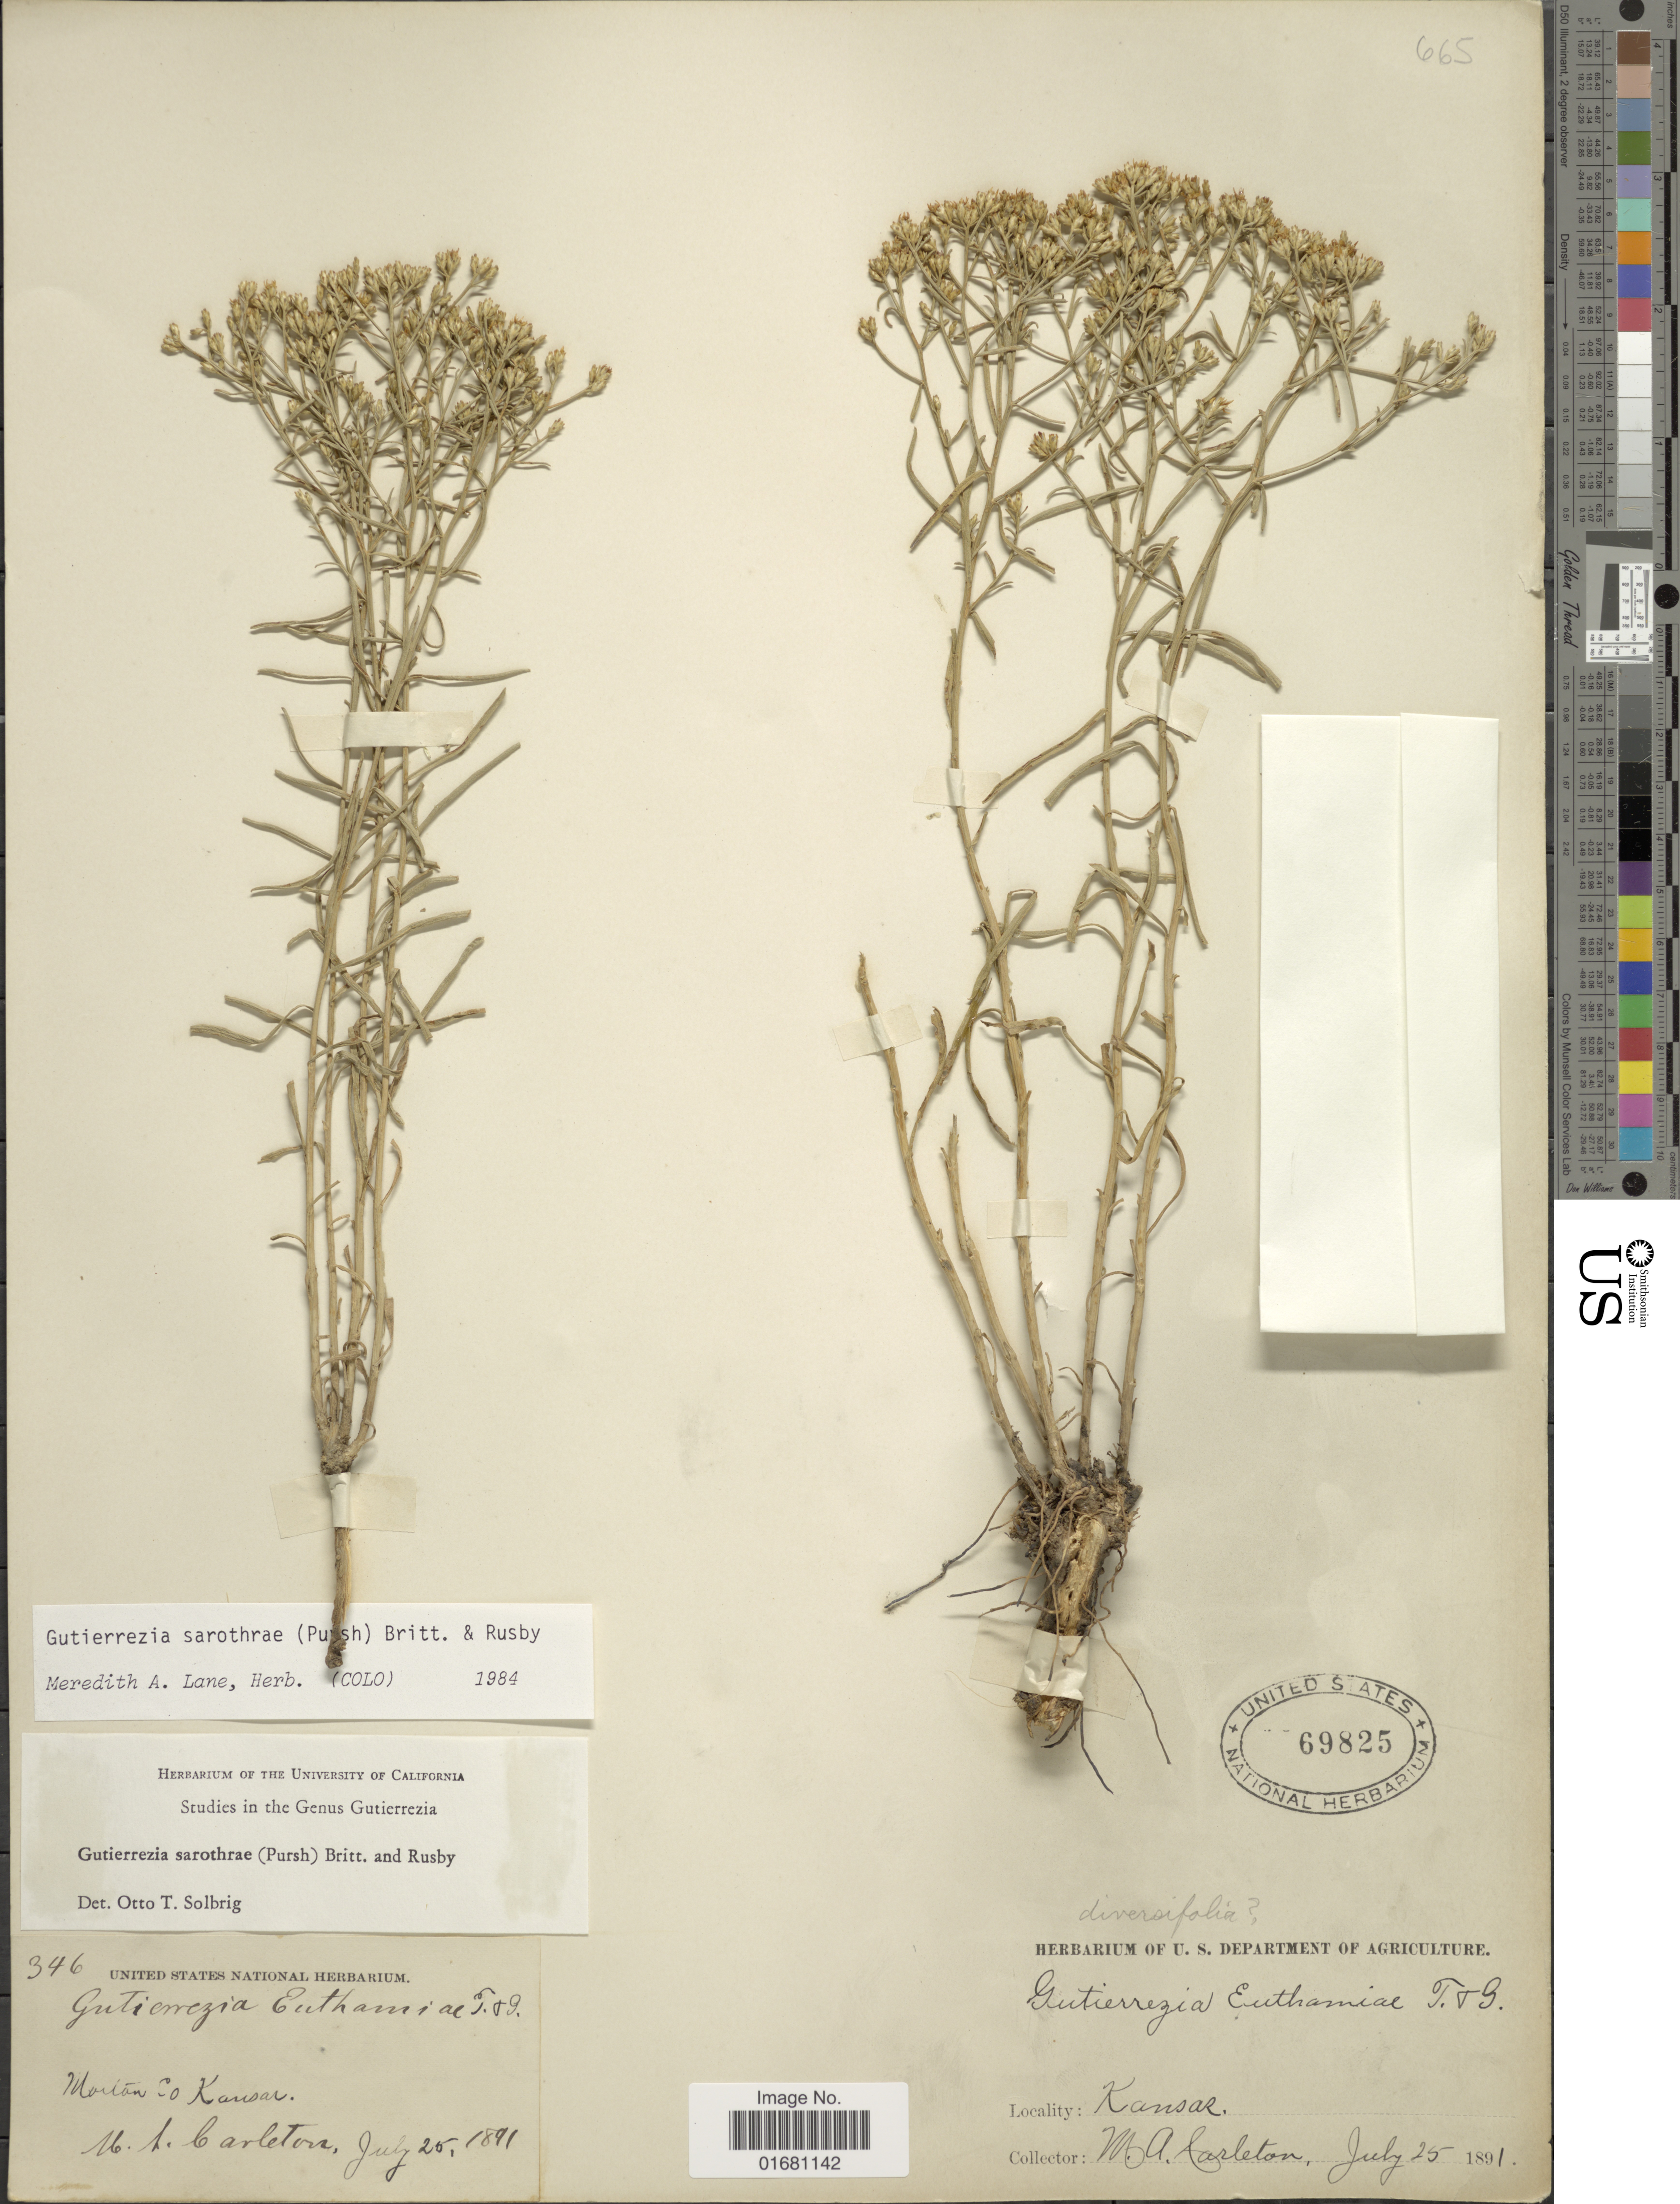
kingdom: Plantae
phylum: Tracheophyta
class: Magnoliopsida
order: Asterales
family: Asteraceae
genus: Gutierrezia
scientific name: Gutierrezia sarothrae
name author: (Pursh) Britton & Rusby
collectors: M. A. Carleton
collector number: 346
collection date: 1891-07-25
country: United States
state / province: Kansas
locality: Morton Co.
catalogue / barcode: US 69825